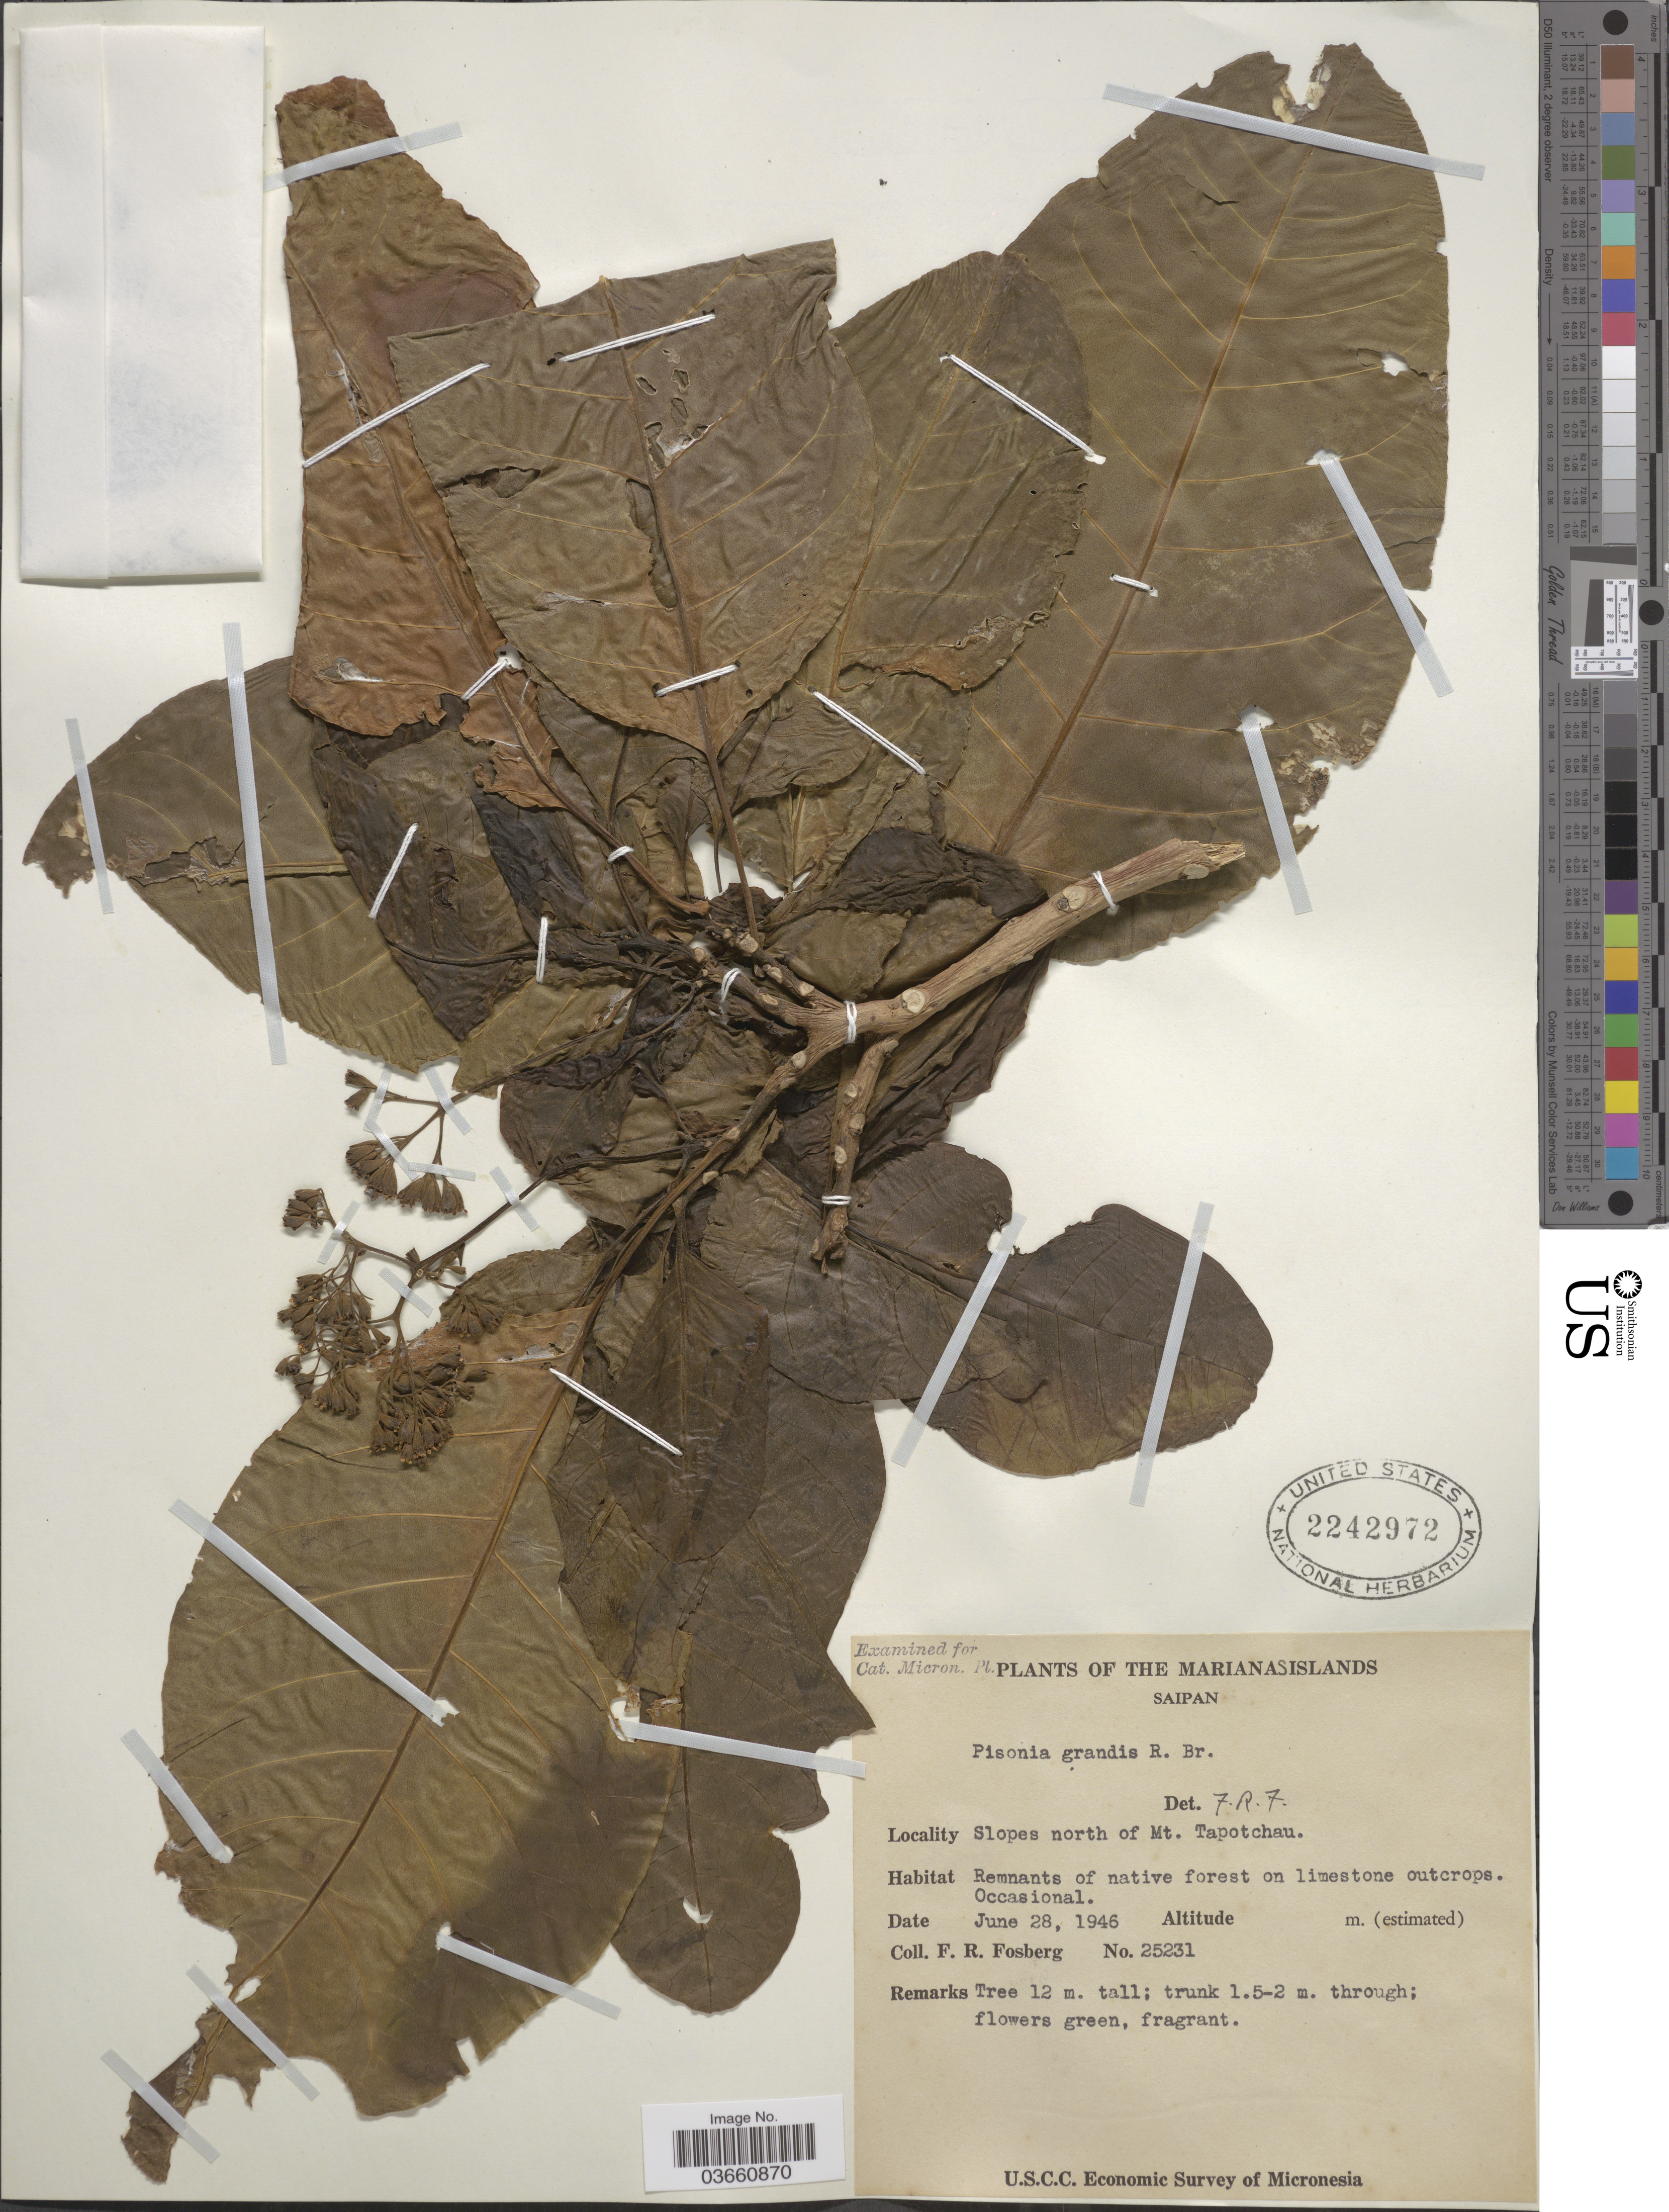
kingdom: Plantae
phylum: Tracheophyta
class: Magnoliopsida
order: Caryophyllales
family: Nyctaginaceae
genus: Pisonia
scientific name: Pisonia grandis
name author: R. Br.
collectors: F. R. Fosberg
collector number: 25231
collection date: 1946-06-28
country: Northern Mariana Islands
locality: The Marianas Islands. Saipan. Slopes north of Mt. Tapotchau.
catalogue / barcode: US 2242972